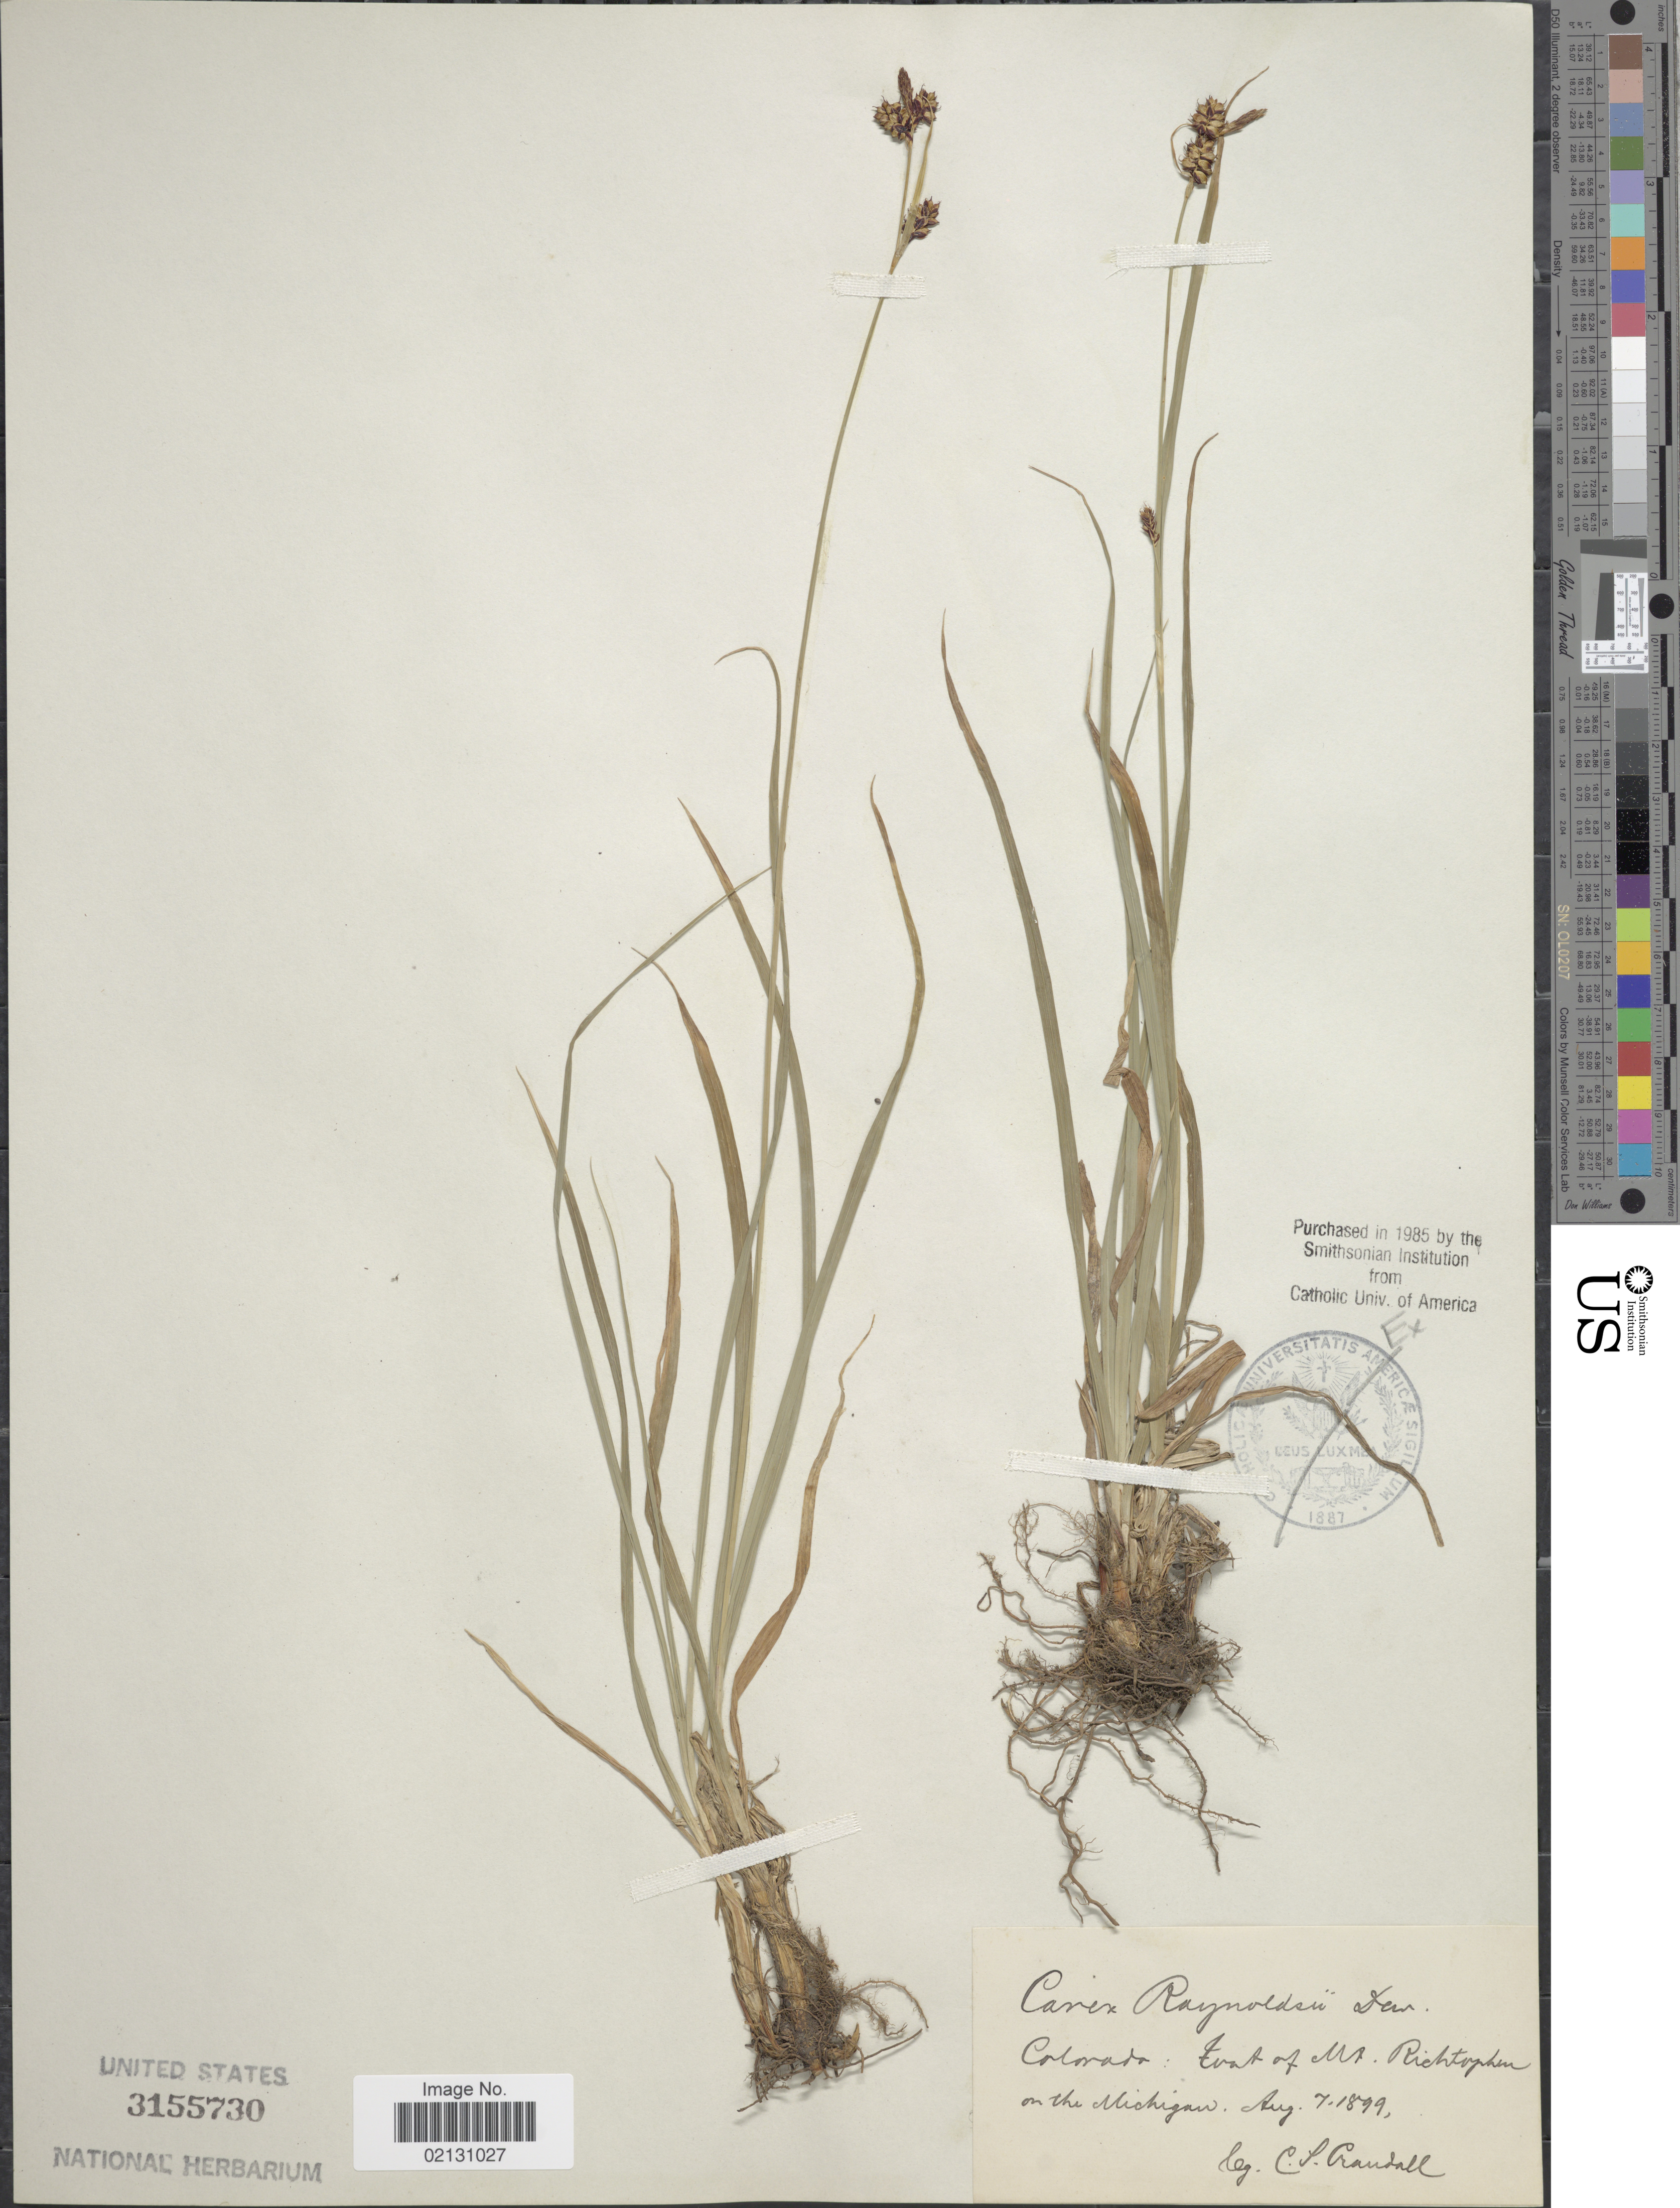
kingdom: Plantae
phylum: Tracheophyta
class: Liliopsida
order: Poales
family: Cyperaceae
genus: Carex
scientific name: Carex raynoldsii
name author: Dewey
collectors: C. Crandall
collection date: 1899-08-07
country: United States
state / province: Colorado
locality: Foot of Mt Richthofen on the Michigan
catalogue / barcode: US 3155730